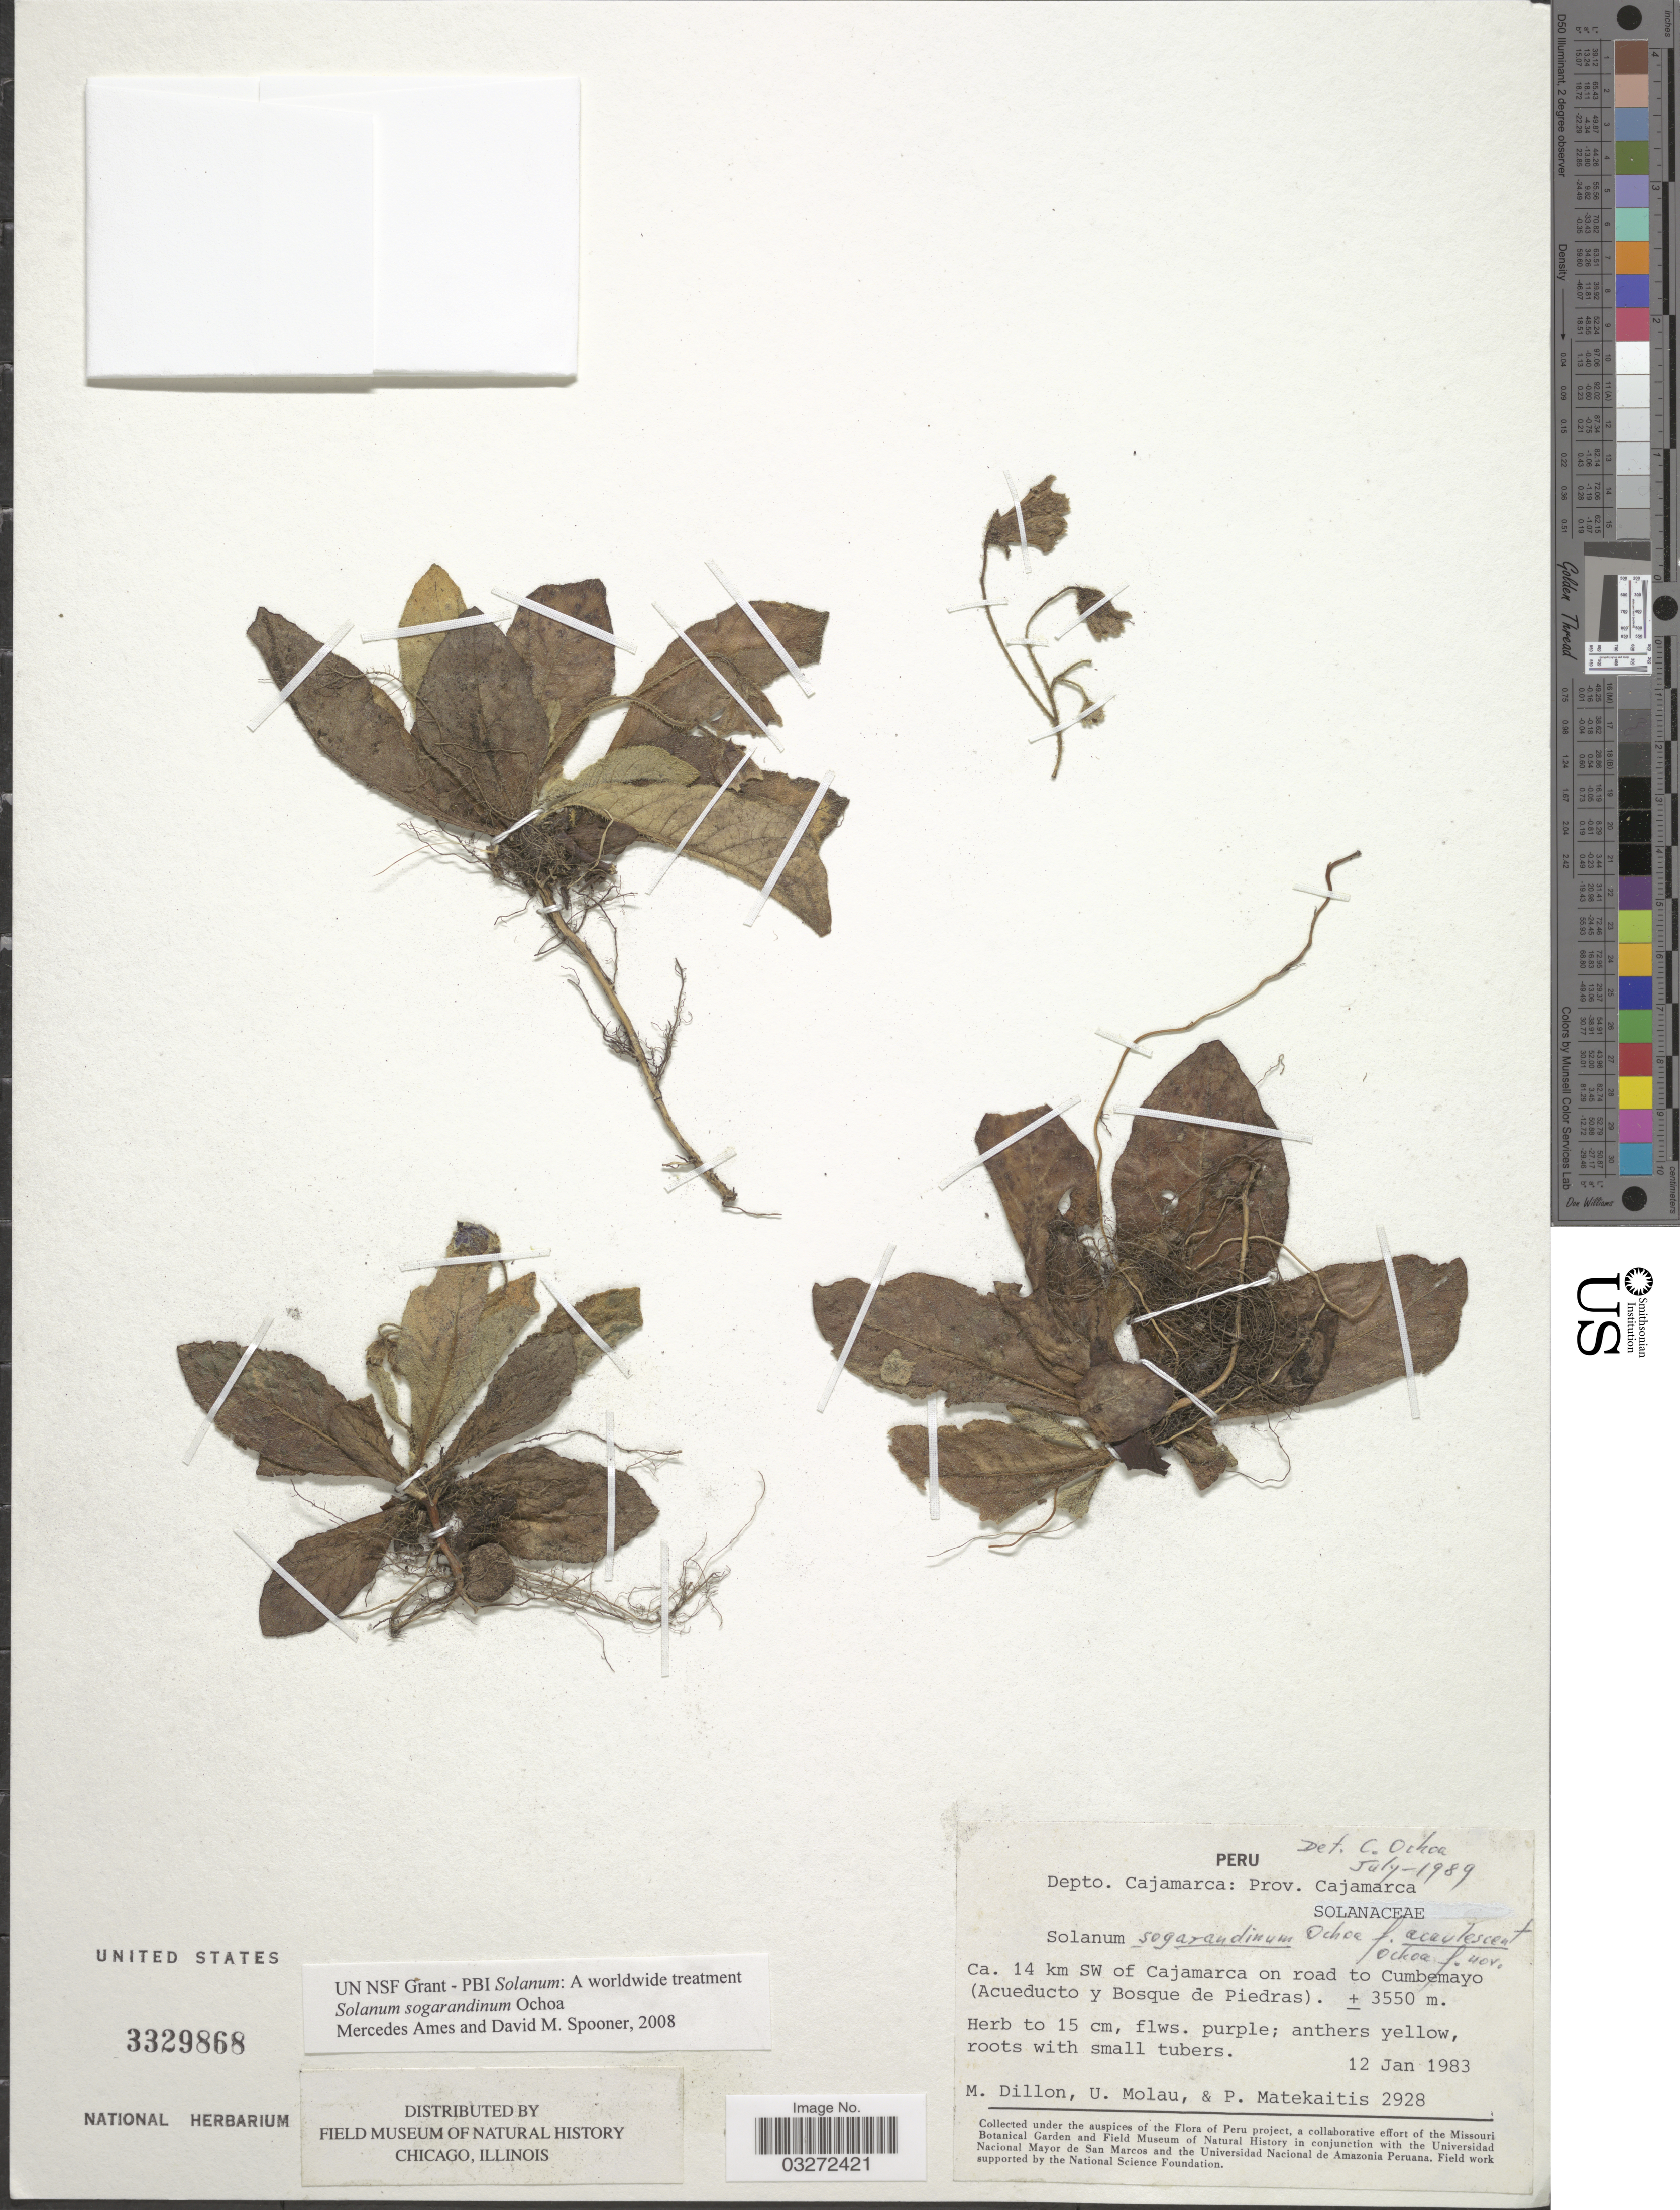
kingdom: Plantae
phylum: Tracheophyta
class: Magnoliopsida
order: Solanales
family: Solanaceae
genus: Solanum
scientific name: Solanum sogarandinum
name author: Ochoa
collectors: M. O. Dillon, U. Molau & P. Matekaitis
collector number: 2928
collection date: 1983-01-12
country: Peru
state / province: Cajamarca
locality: Depto. Cajamarca, Ca. 14 km SW of Cajamarca on road to Cumbemayo (Acueducto y Bosque de Piedras).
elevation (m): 3550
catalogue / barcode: US 3329868